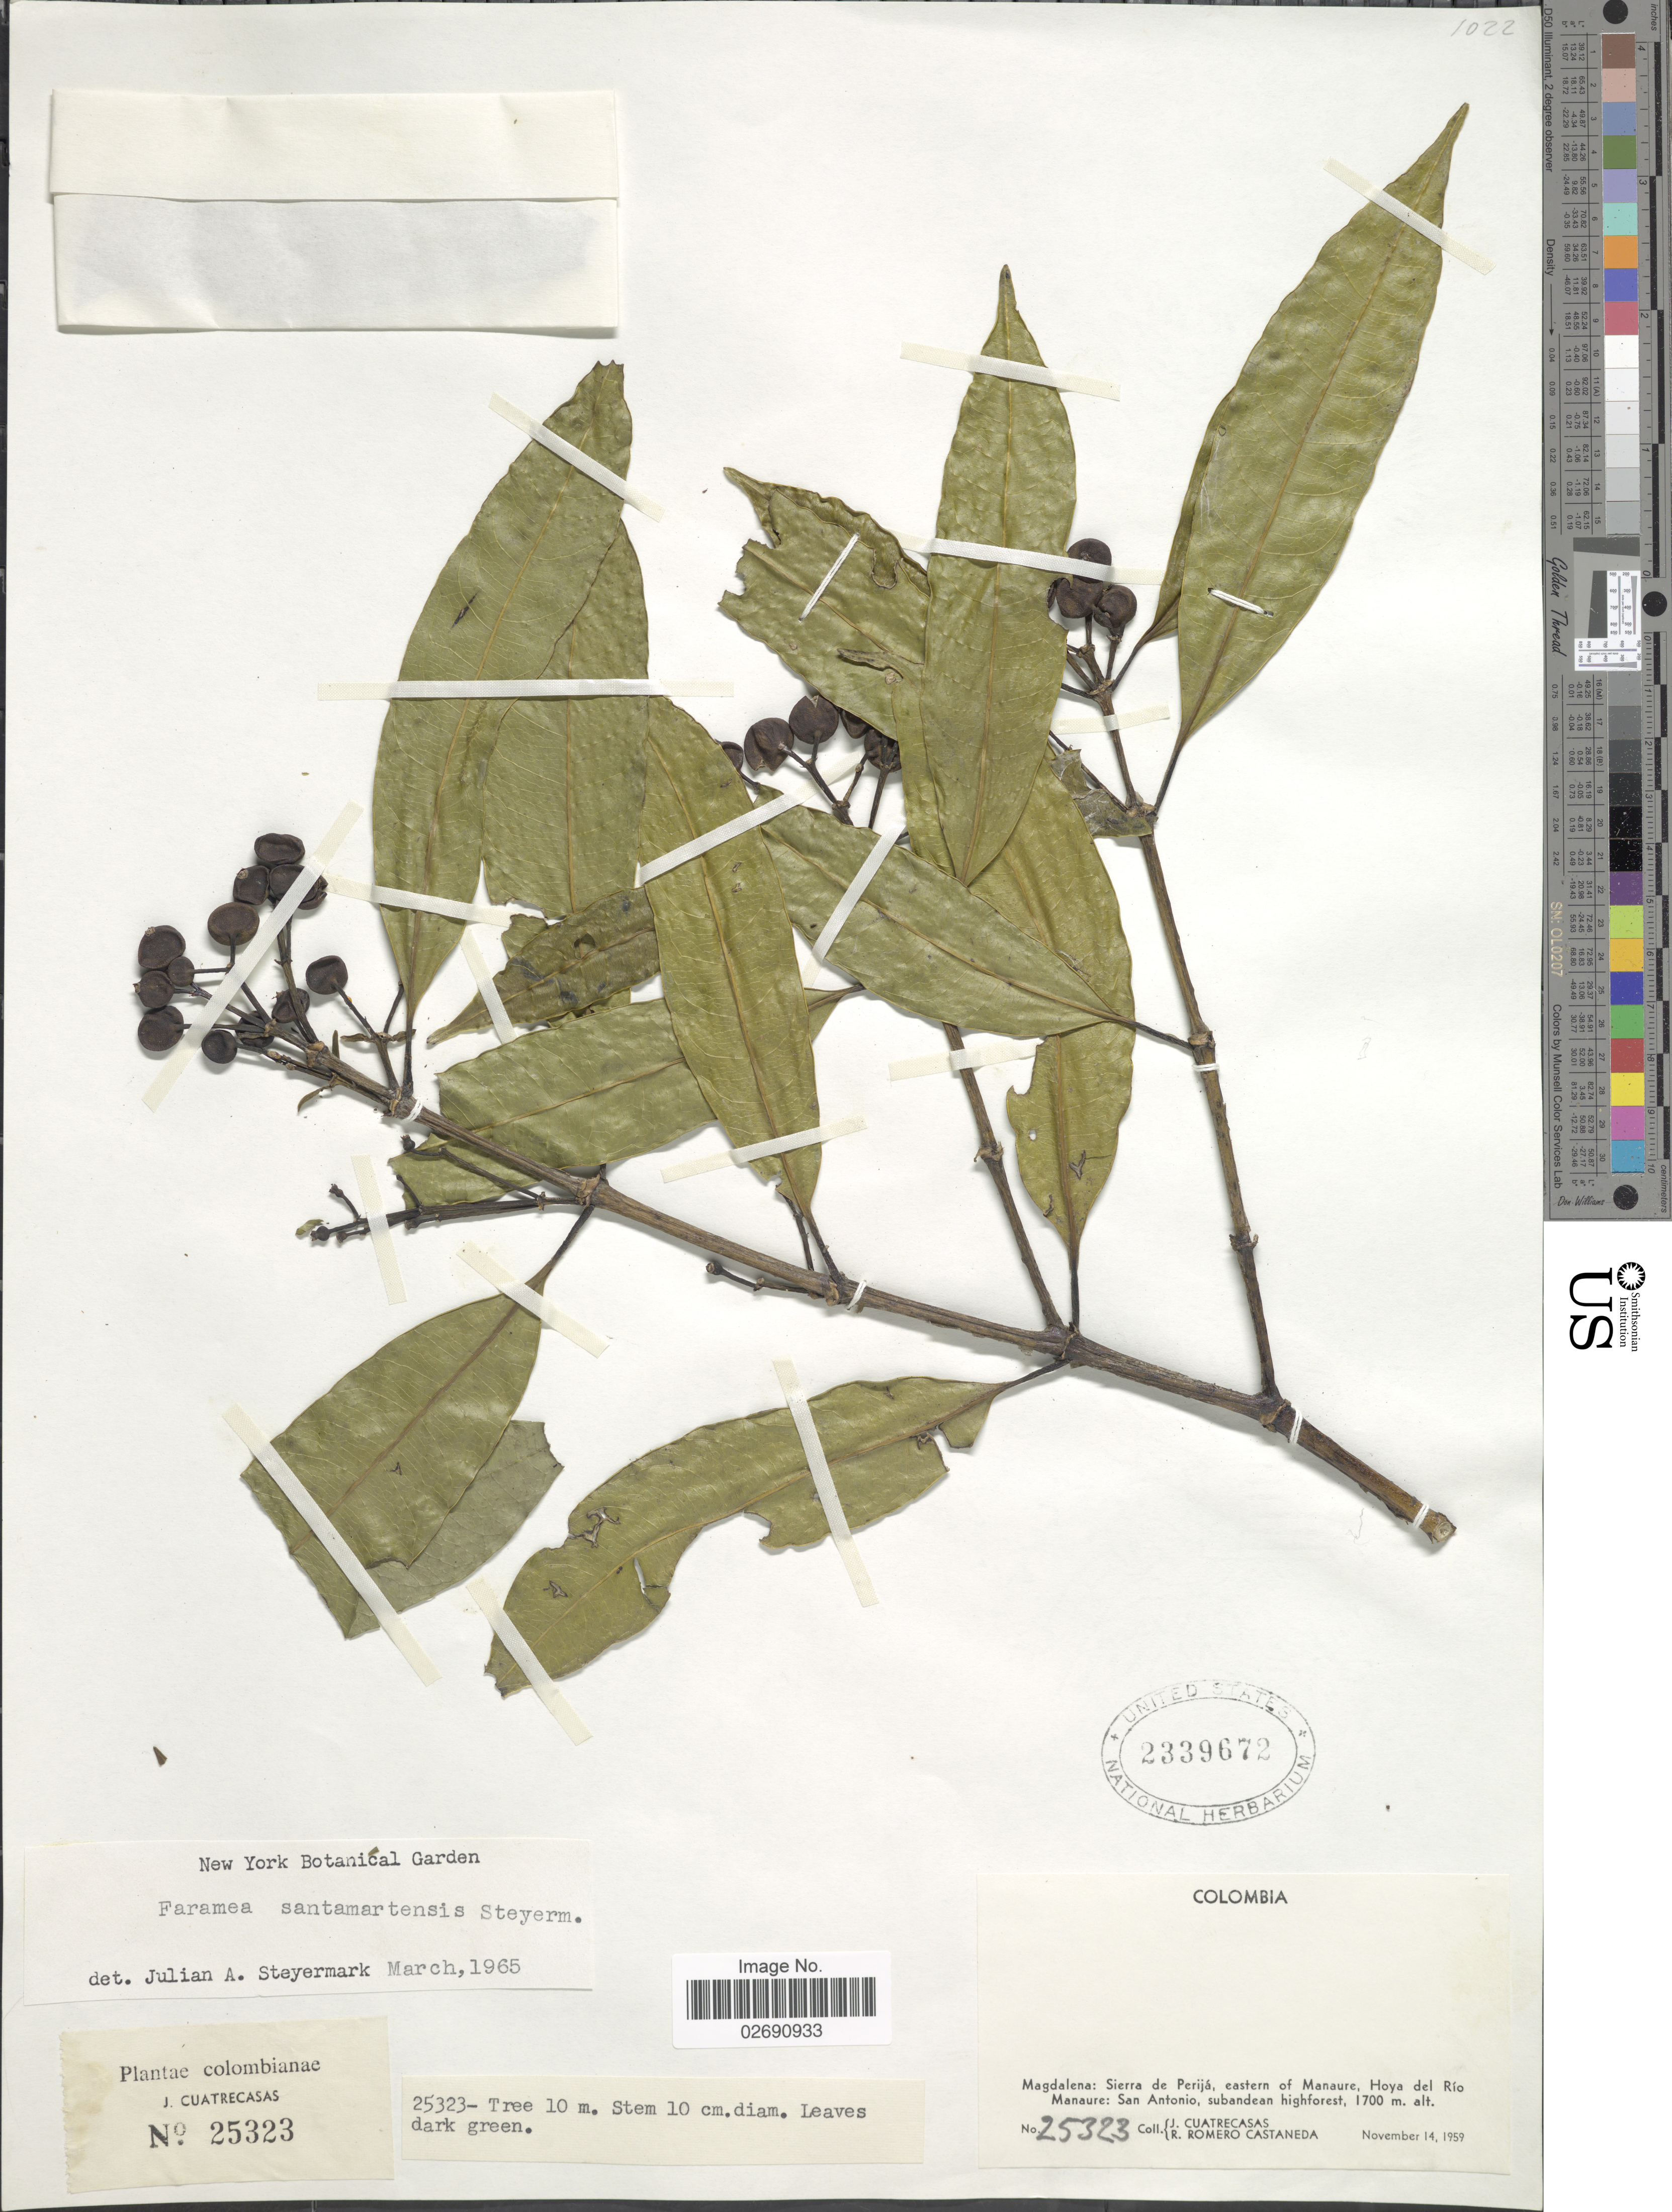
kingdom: Plantae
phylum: Tracheophyta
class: Magnoliopsida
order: Gentianales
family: Rubiaceae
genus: Faramea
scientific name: Faramea santamartensis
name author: Steyerm.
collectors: J. Cuatrecasas & R. Romero Castañeda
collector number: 25323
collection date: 1959-11-14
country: Colombia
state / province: Magdalena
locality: Sierra de Perija, eastern of Manaure, Hoya del Rio Manaure: San Antonio, subandean highforest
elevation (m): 1700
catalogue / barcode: US 2339672